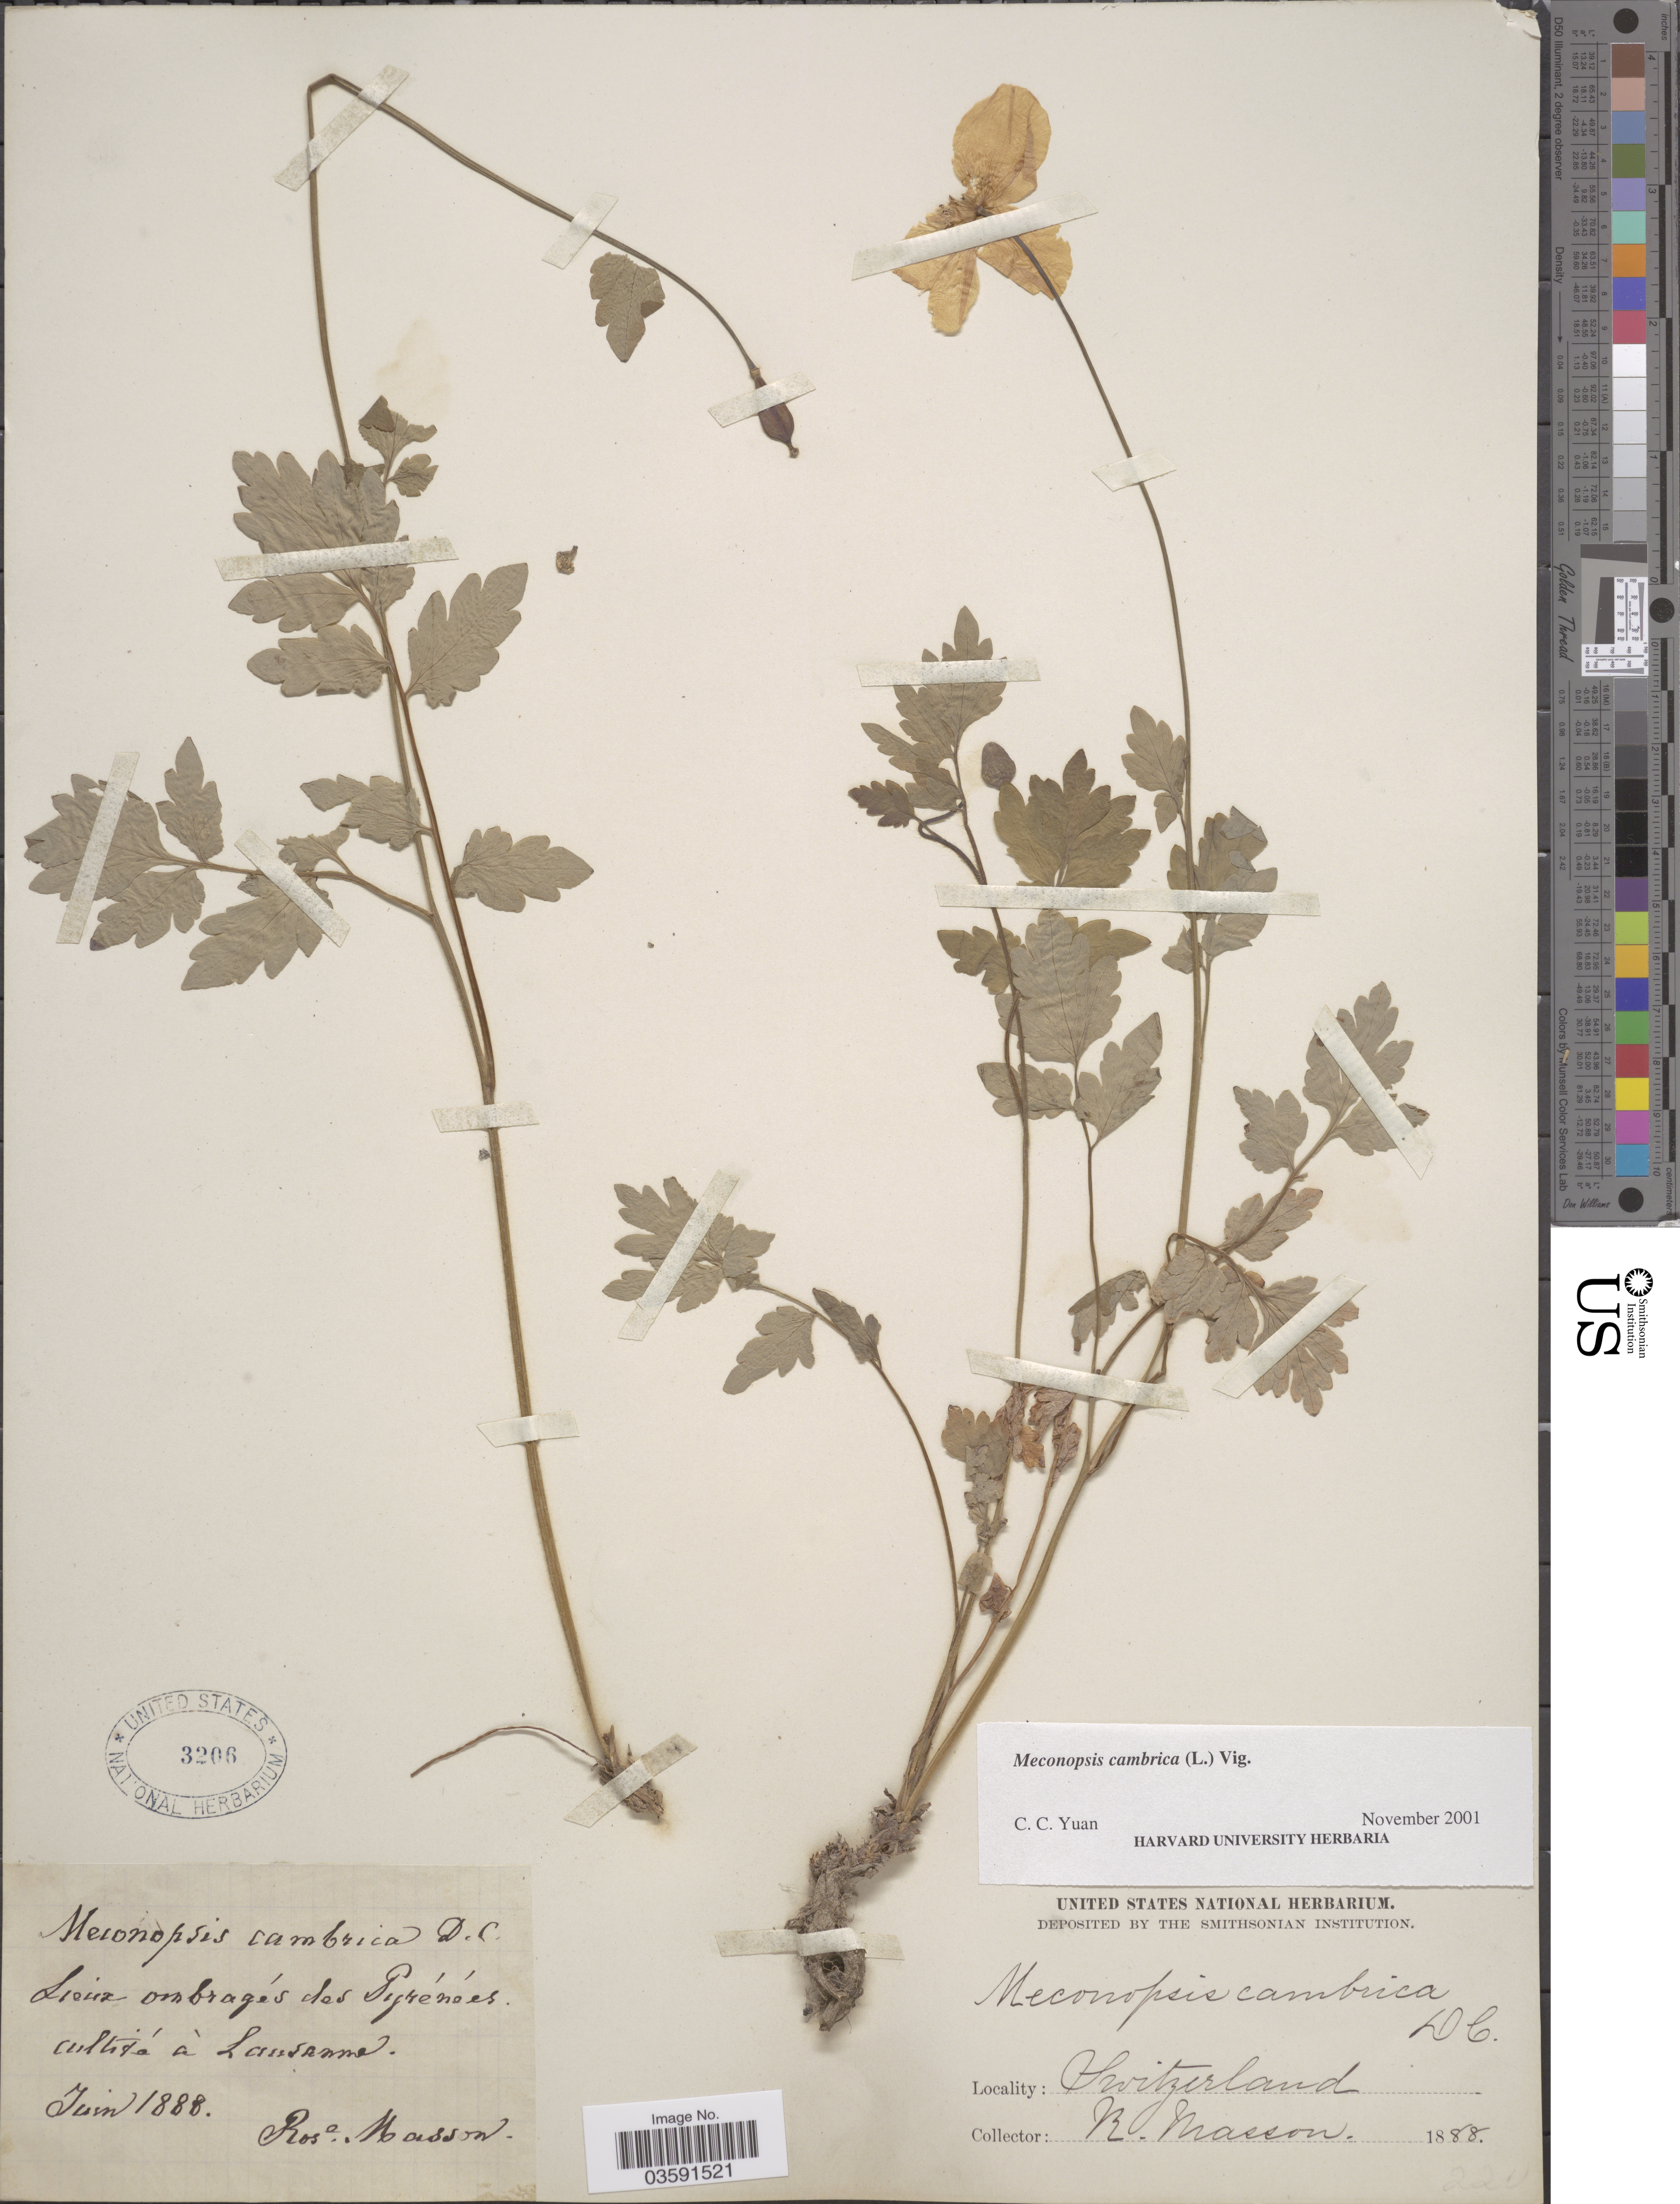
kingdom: Plantae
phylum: Tracheophyta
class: Magnoliopsida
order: Ranunculales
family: Papaveraceae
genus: Papaver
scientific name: Papaver cambricum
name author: L.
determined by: Strong, M. T., (US), Smithsonian Institution - National Museum of Natural History (UNITED STATES)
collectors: R. Masson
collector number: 220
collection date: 1888-06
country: Switzerland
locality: Lieux ombragés des Pyrénées. Lausanne.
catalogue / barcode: US 3206